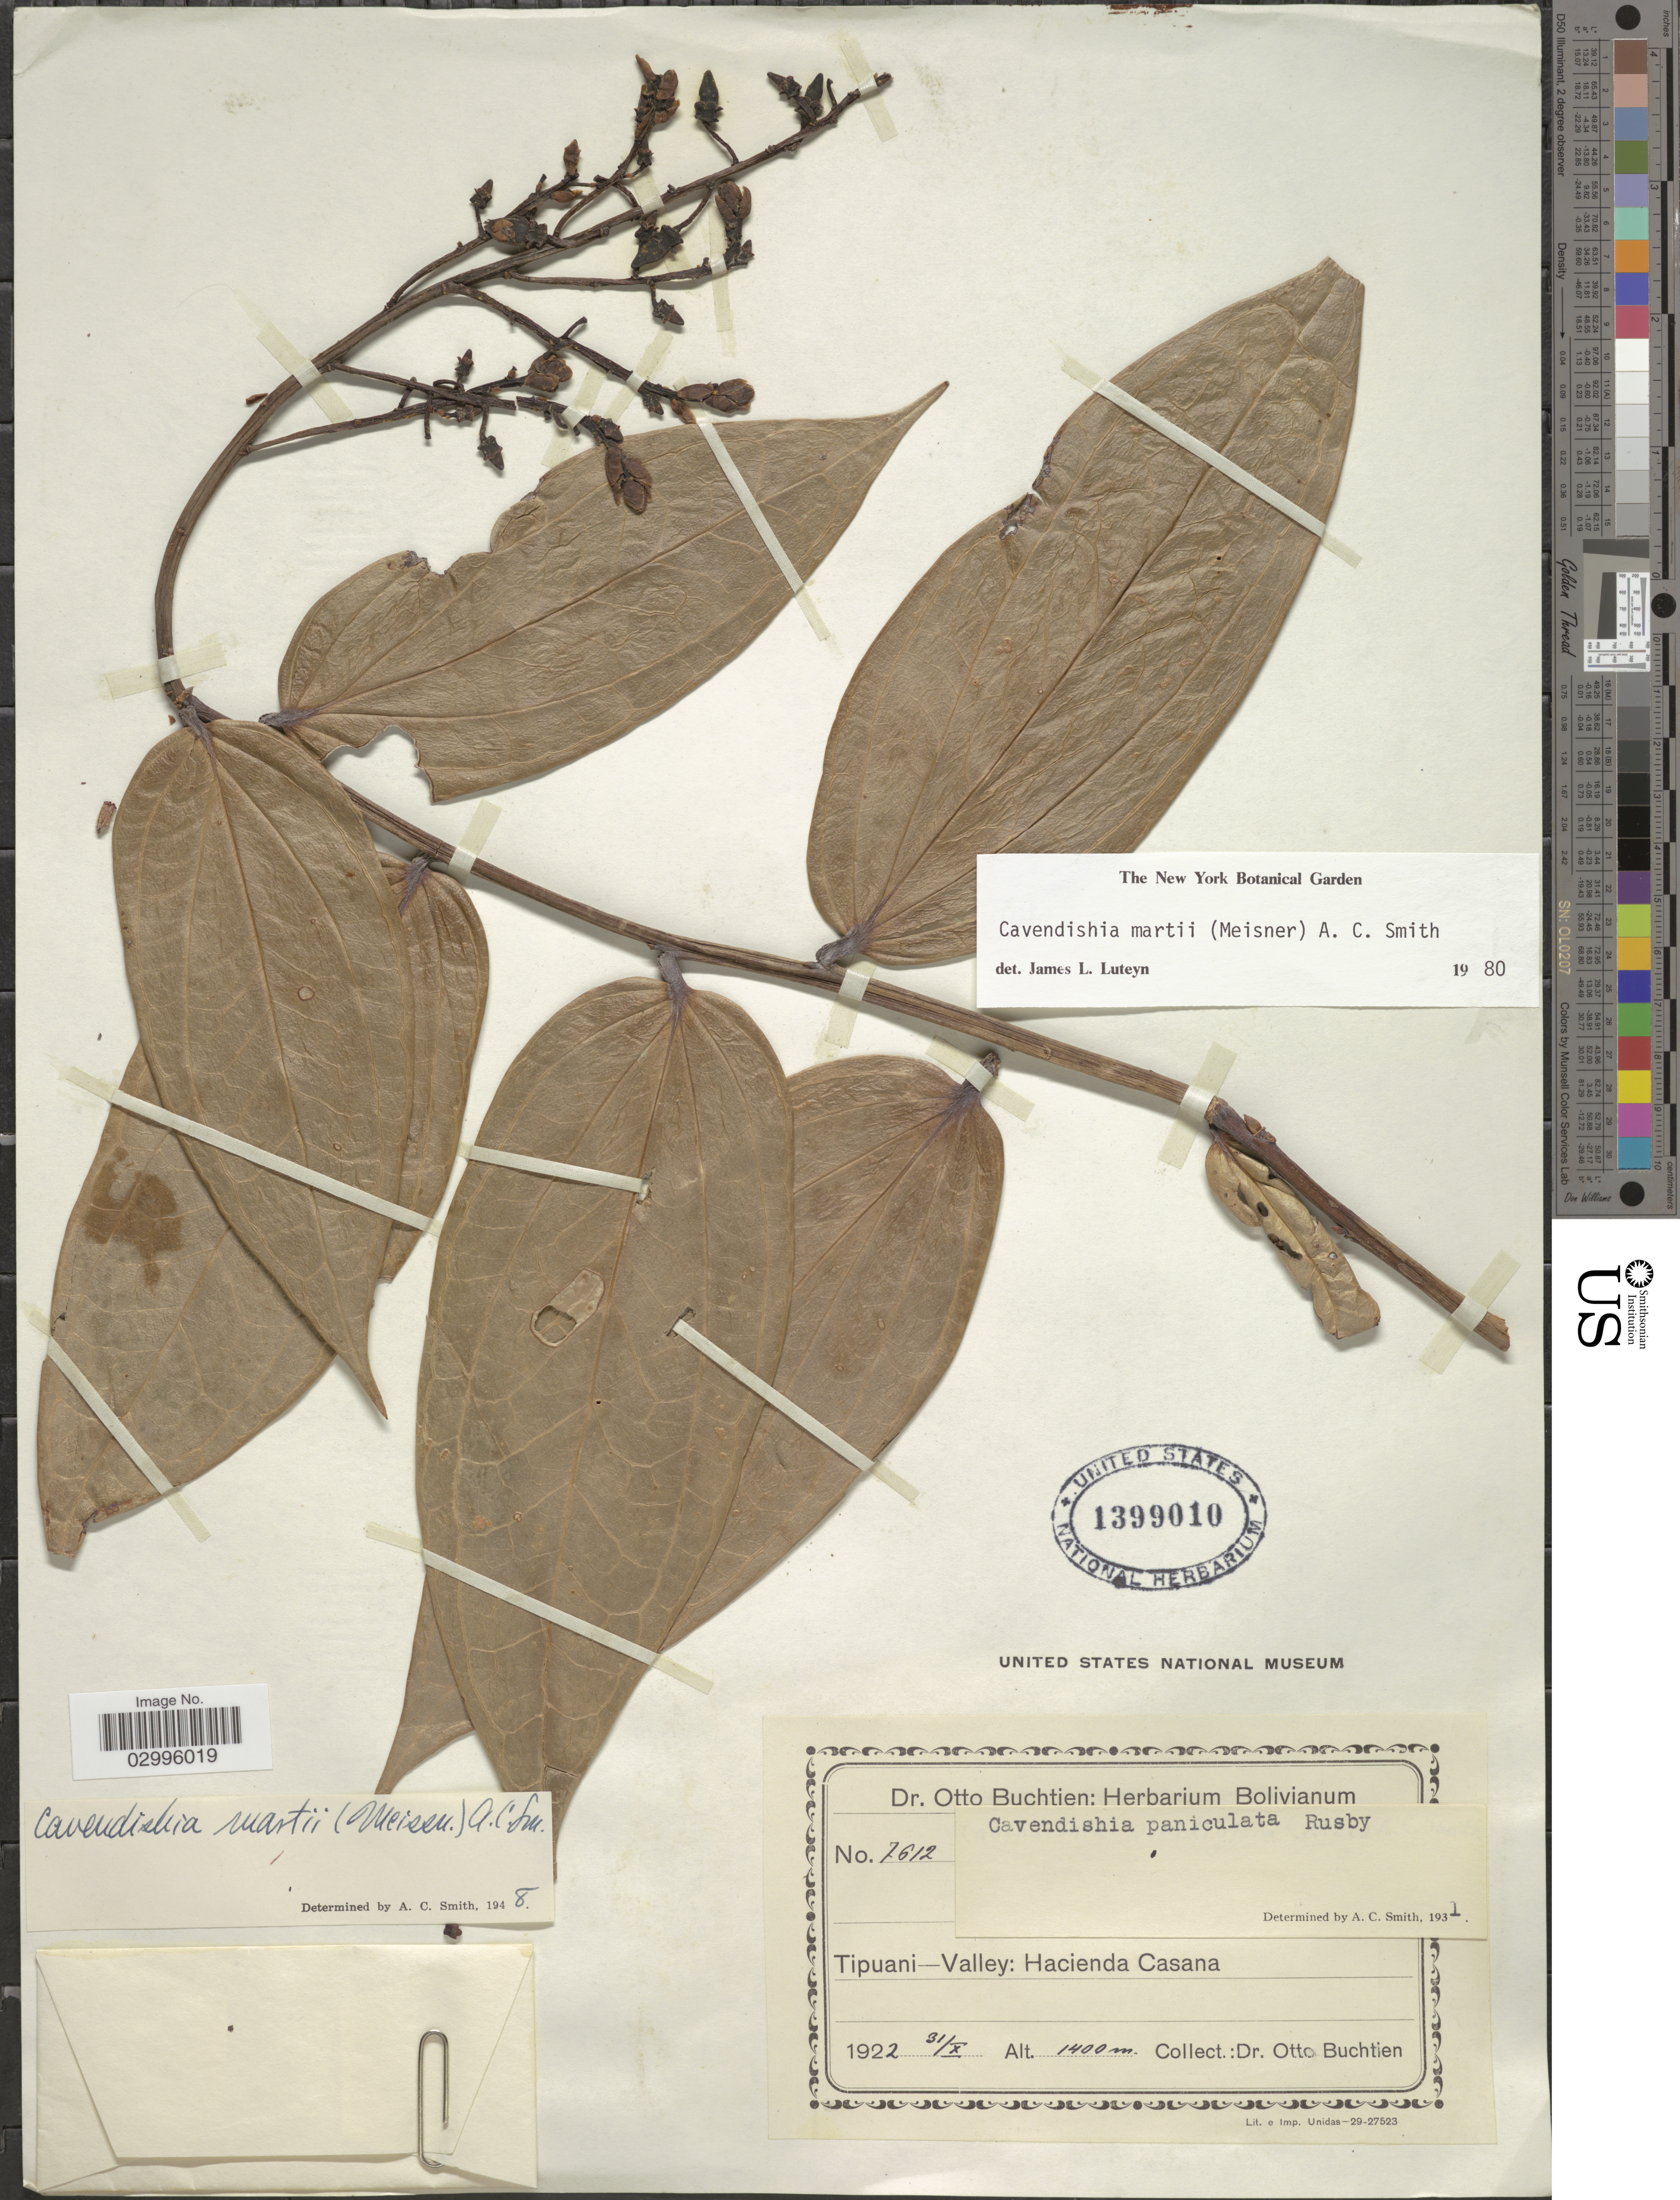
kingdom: Plantae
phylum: Tracheophyta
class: Magnoliopsida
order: Ericales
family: Ericaceae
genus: Cavendishia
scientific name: Cavendishia martii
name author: (Meisn.) A.C. Sm.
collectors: O. Buchtien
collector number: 7612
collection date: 1922-10-31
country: Bolivia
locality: Tipuani-Valley: Hacienda Casana.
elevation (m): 1400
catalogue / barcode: US 1399010